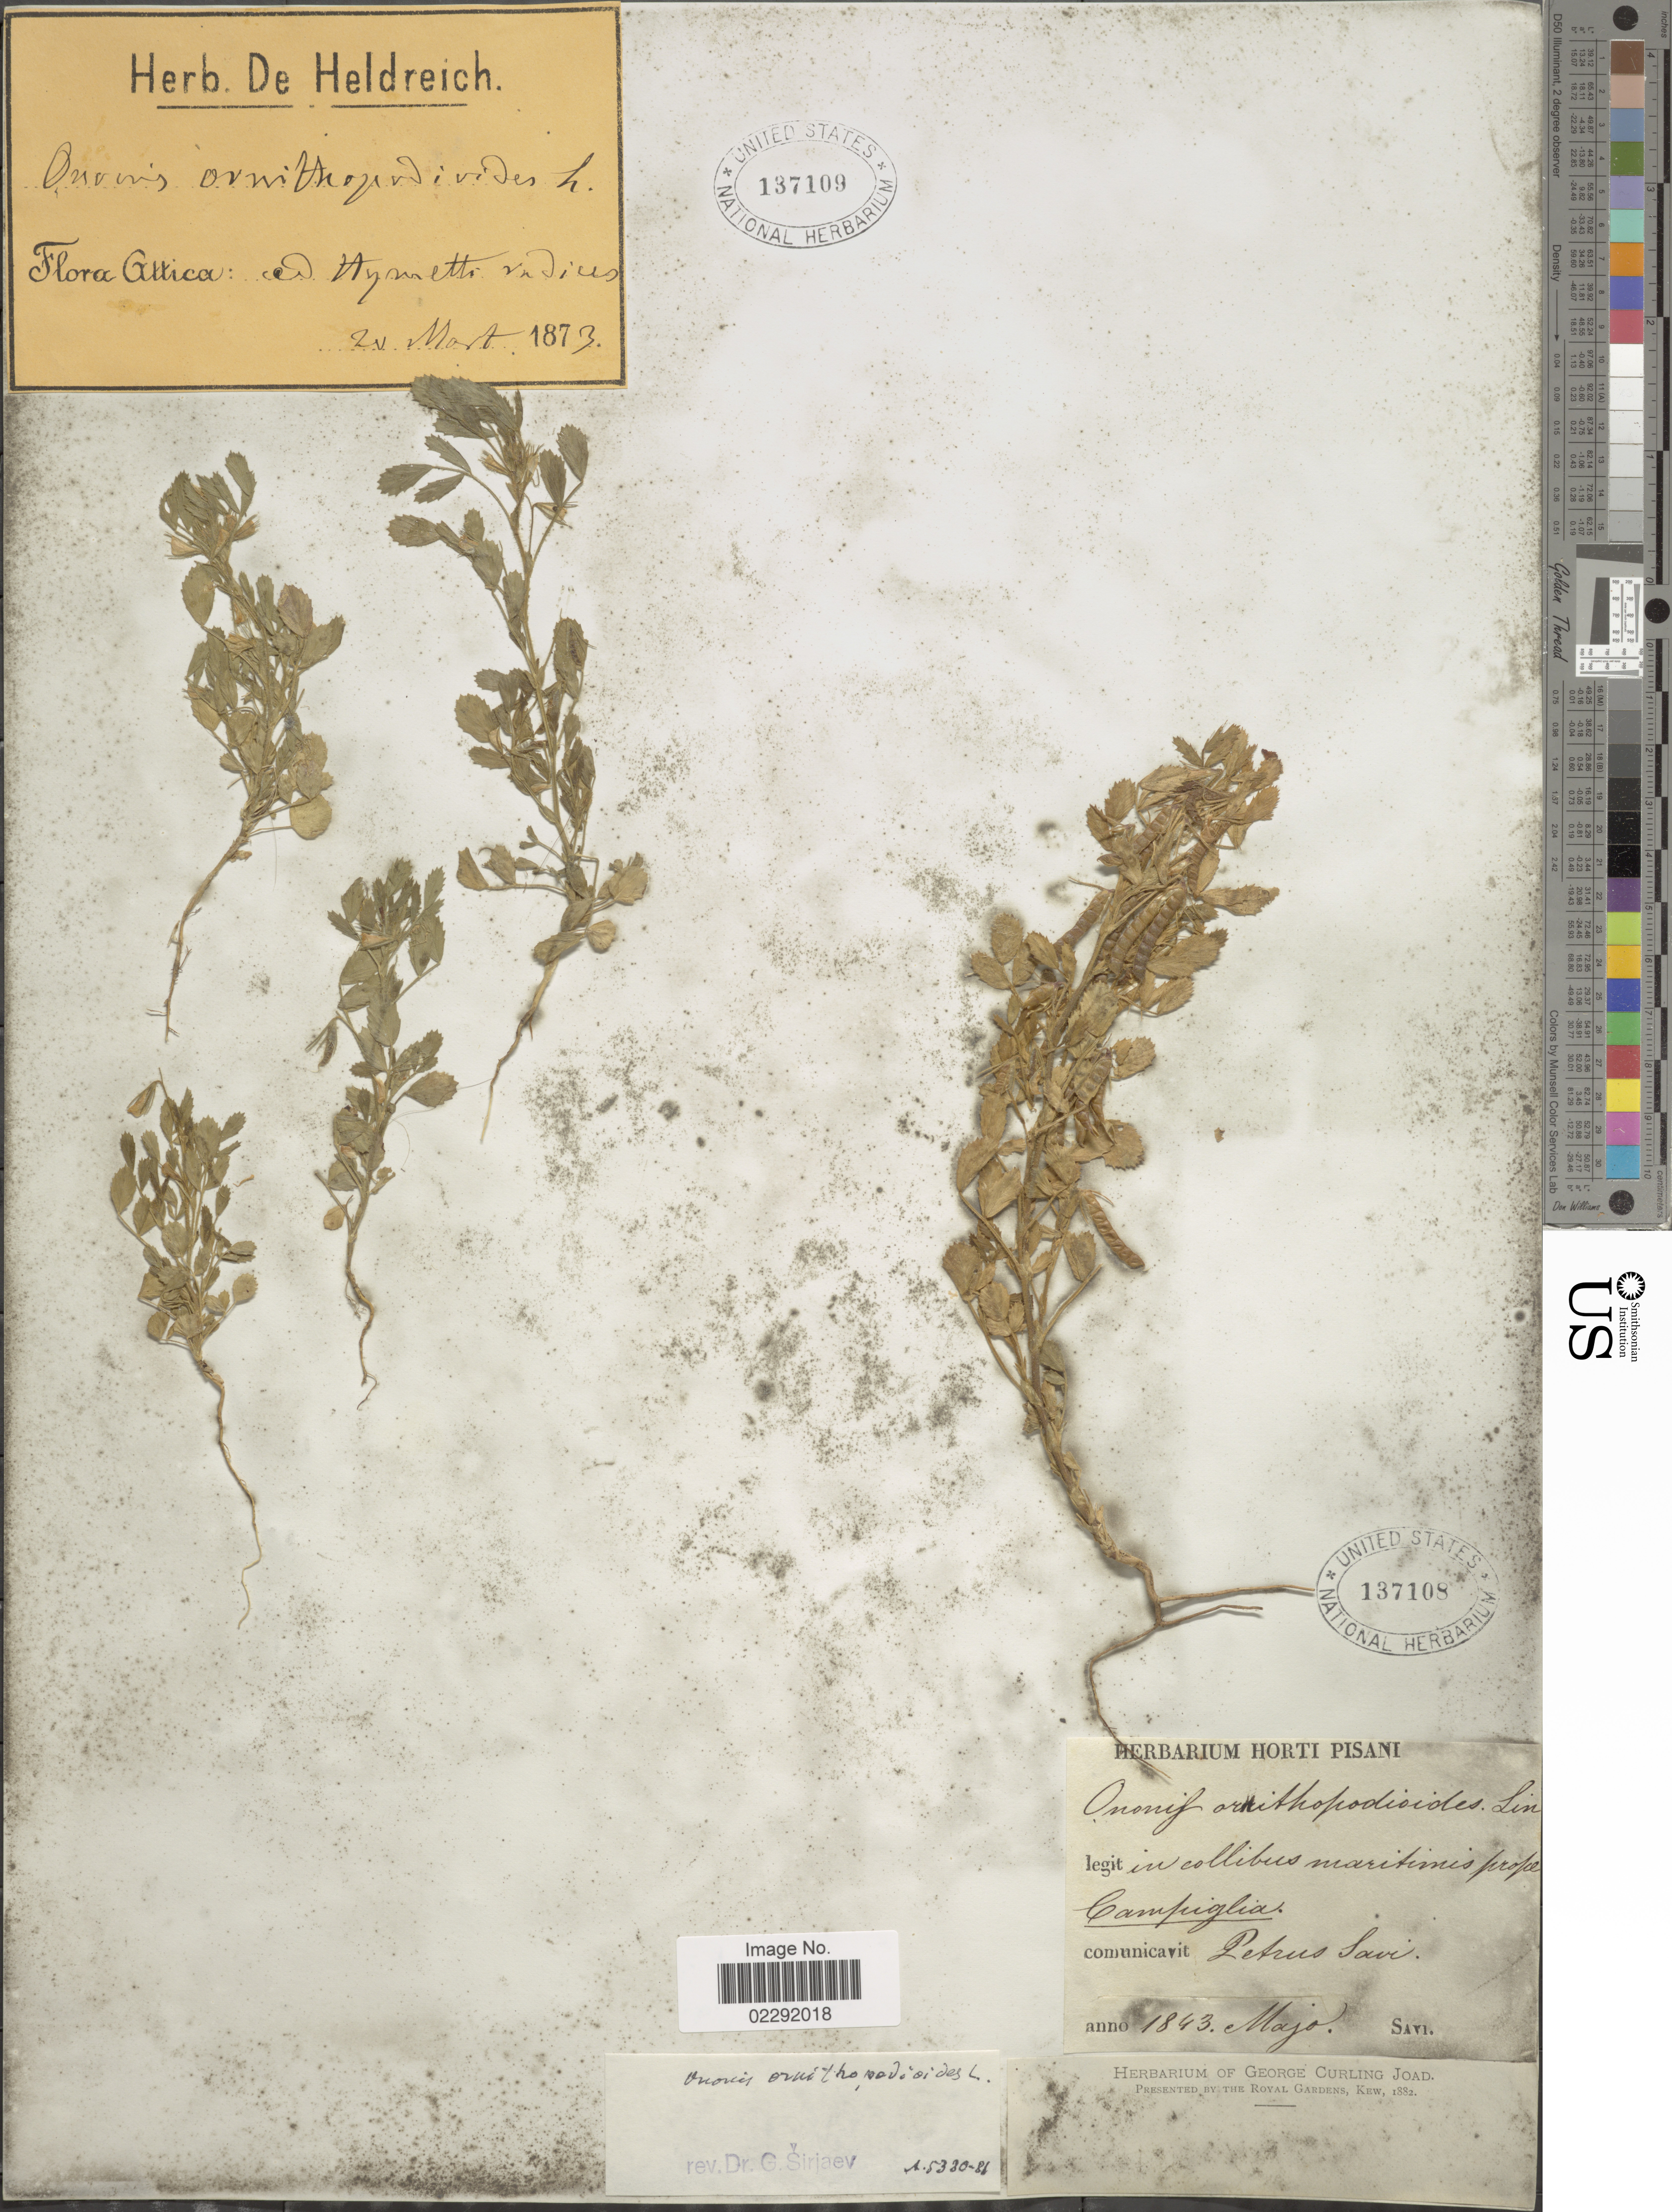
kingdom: Plantae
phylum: Tracheophyta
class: Magnoliopsida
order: Fabales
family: Fabaceae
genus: Ononis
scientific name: Ononis ornithopodioides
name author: L.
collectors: G. Savi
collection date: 1843-05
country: Italy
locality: In collibus maritimis prope Campiglia. [interpreted]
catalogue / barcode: US 137108